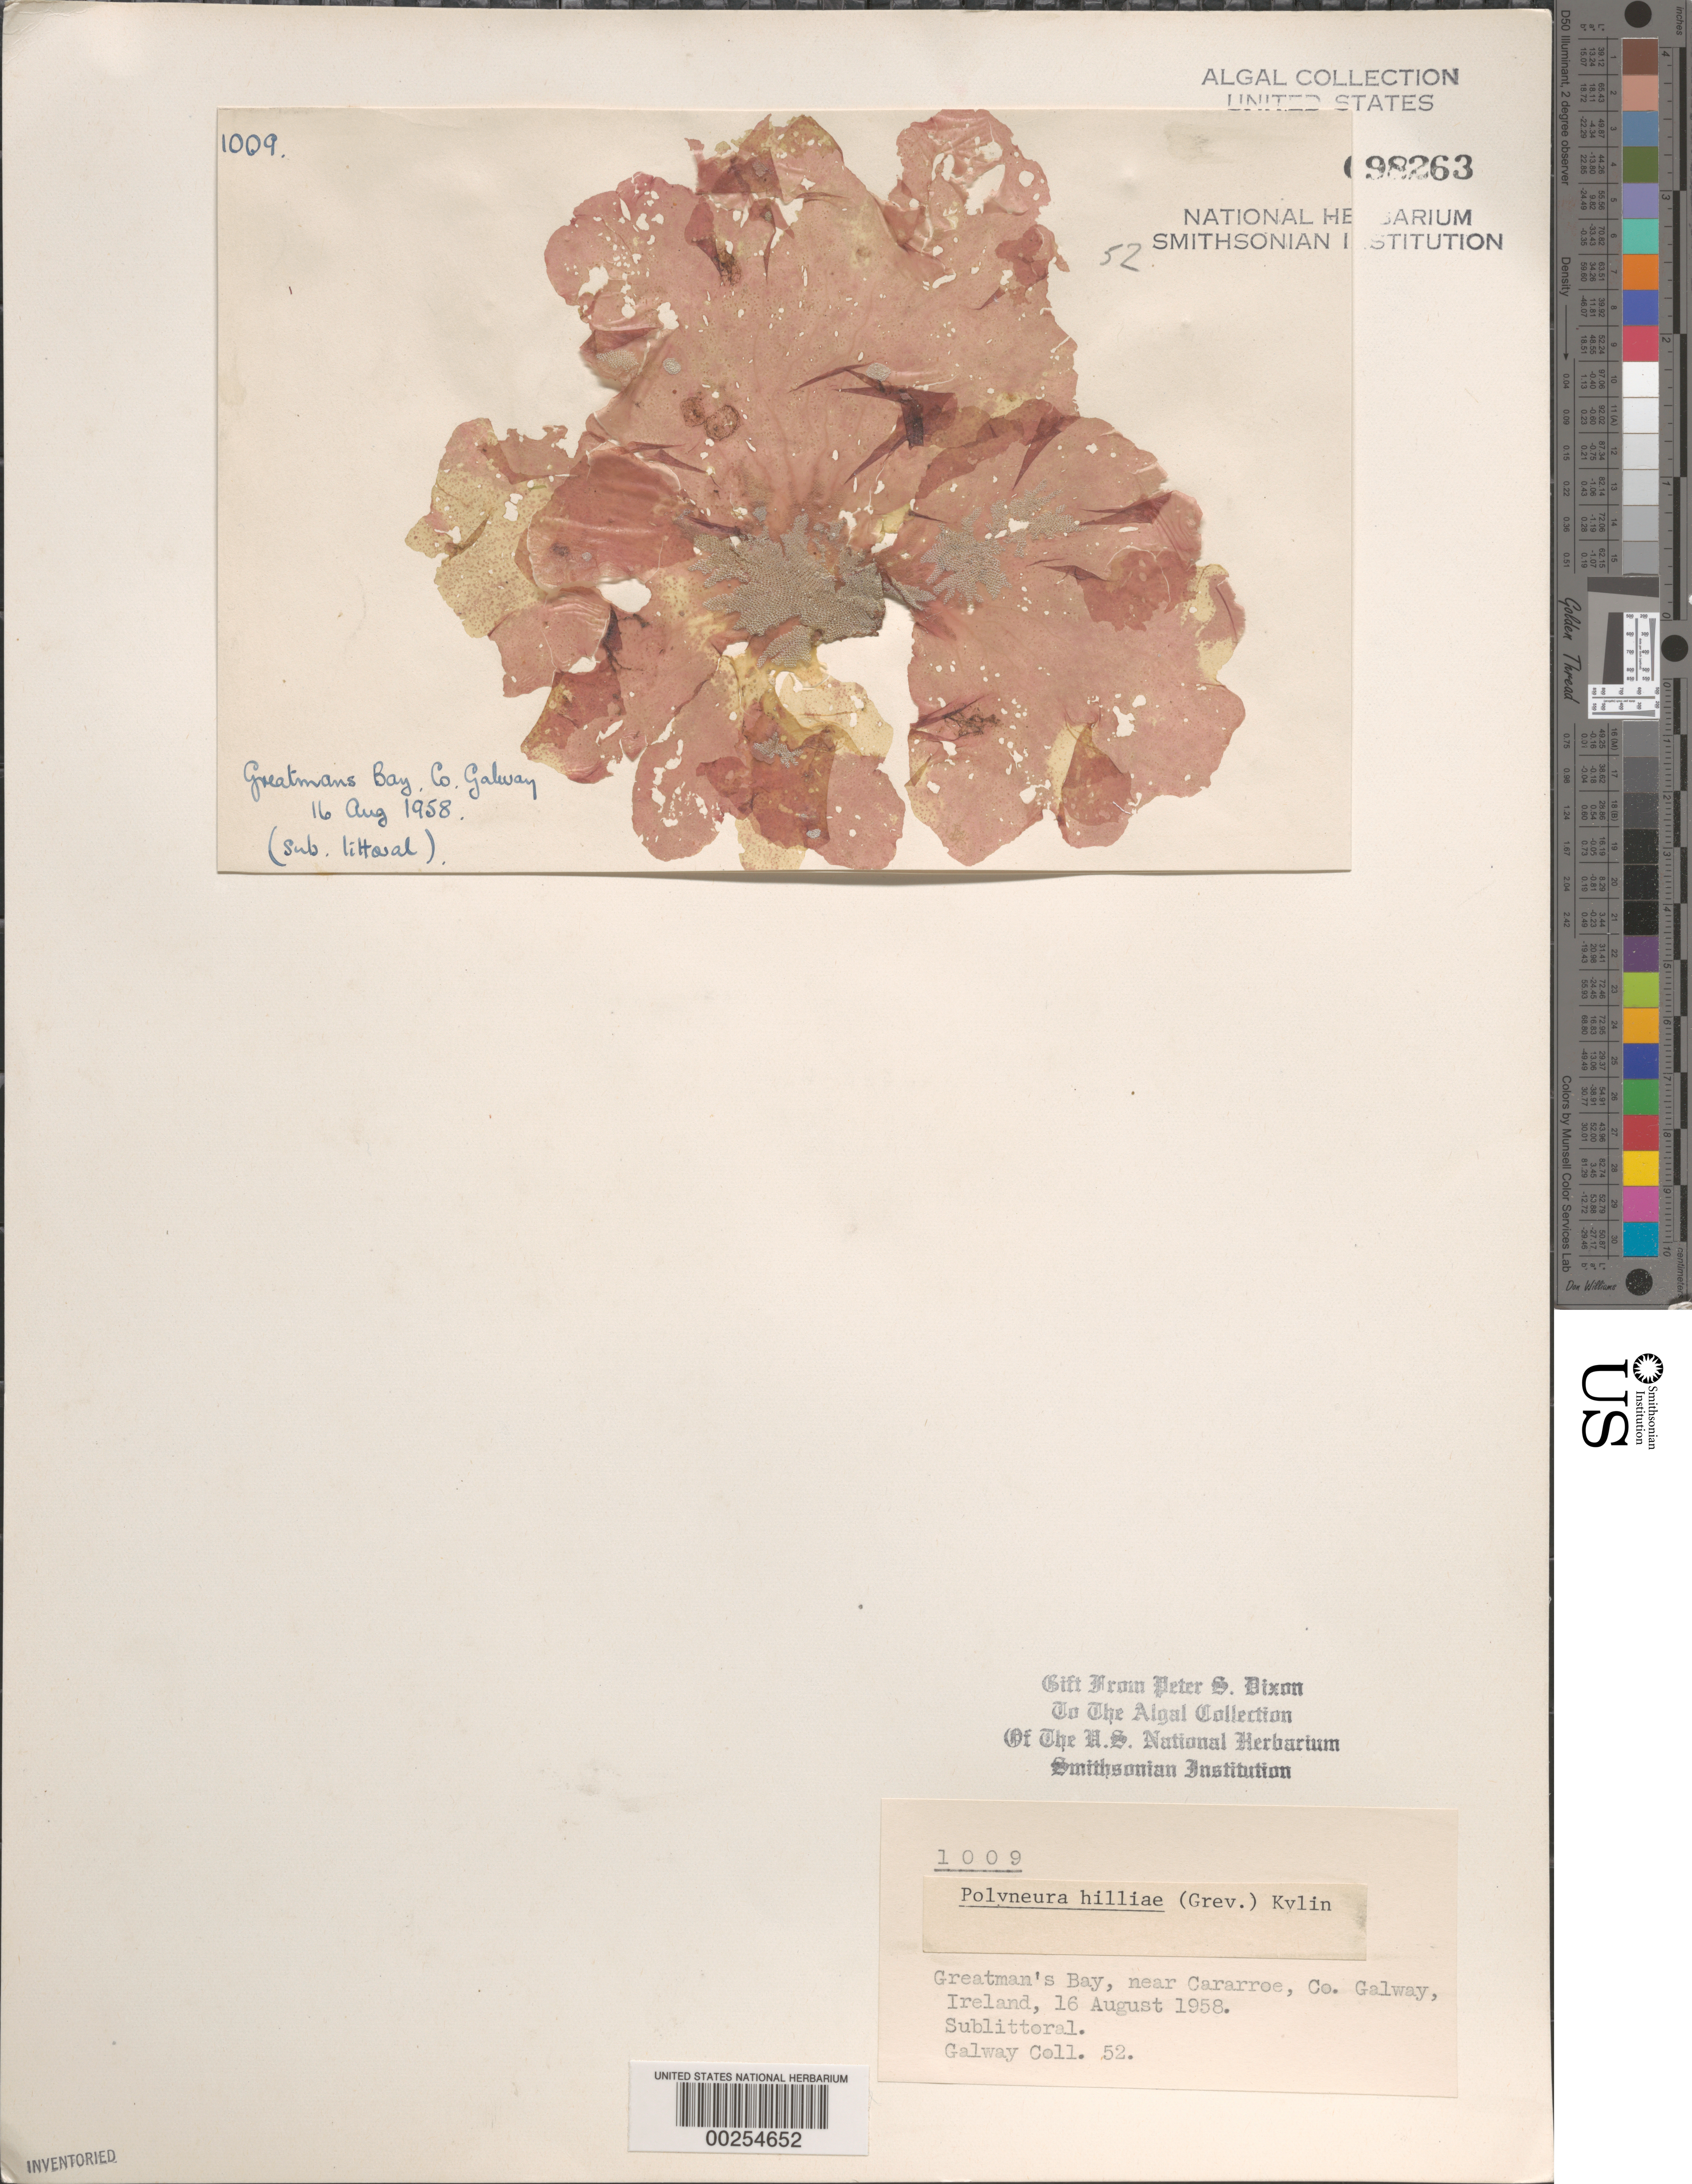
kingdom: Plantae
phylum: Rhodophyta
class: Florideophyceae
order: Ceramiales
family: Delesseriaceae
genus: Polyneura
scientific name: Polyneura bonnemaisonii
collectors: P. S. Dixon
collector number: PSD 1009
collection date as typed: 16 Aug 1958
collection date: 1958-08-16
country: Ireland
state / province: Connaught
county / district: Galway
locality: Greatman's Bay, near Cararroe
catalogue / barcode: US 98263